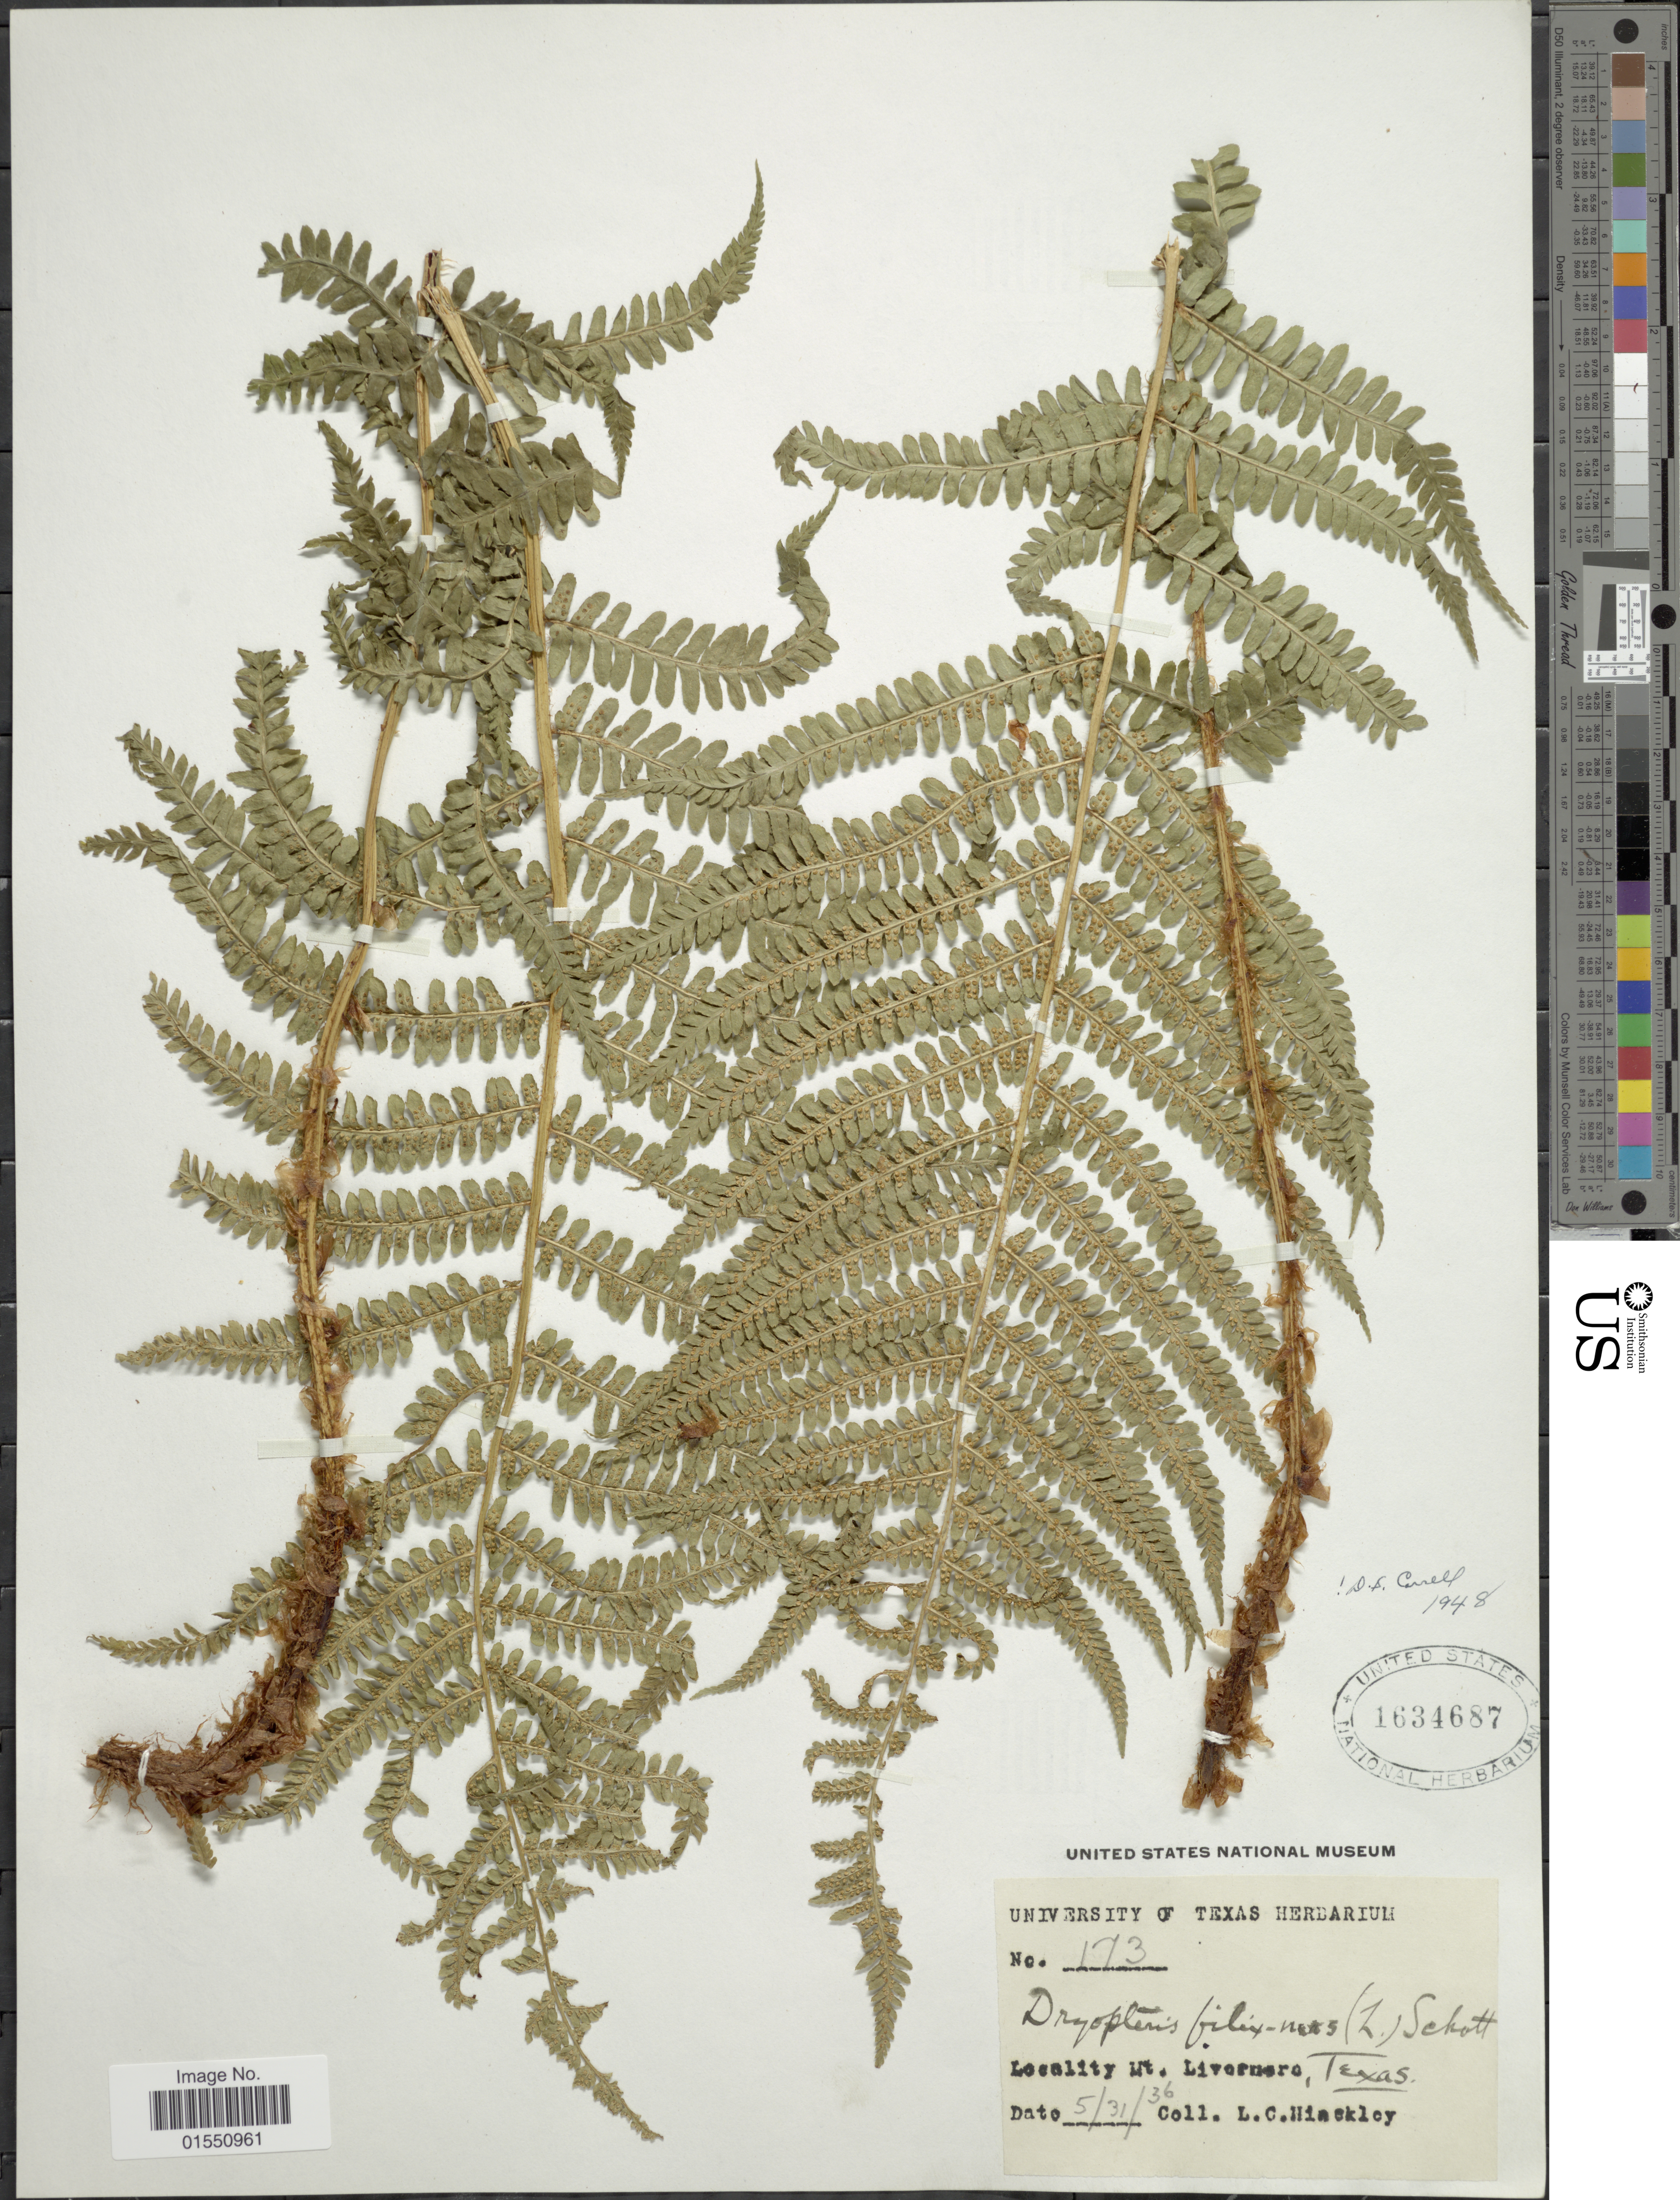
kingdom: Plantae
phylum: Tracheophyta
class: Polypodiopsida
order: Polypodiales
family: Dryopteridaceae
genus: Dryopteris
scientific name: Dryopteris filix-mas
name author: (L.) Schott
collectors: L. Hinckley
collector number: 173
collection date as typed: Transcribed d/m/y: 31/5/36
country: United States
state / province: Texas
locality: Mt. Livermore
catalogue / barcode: US 1634687